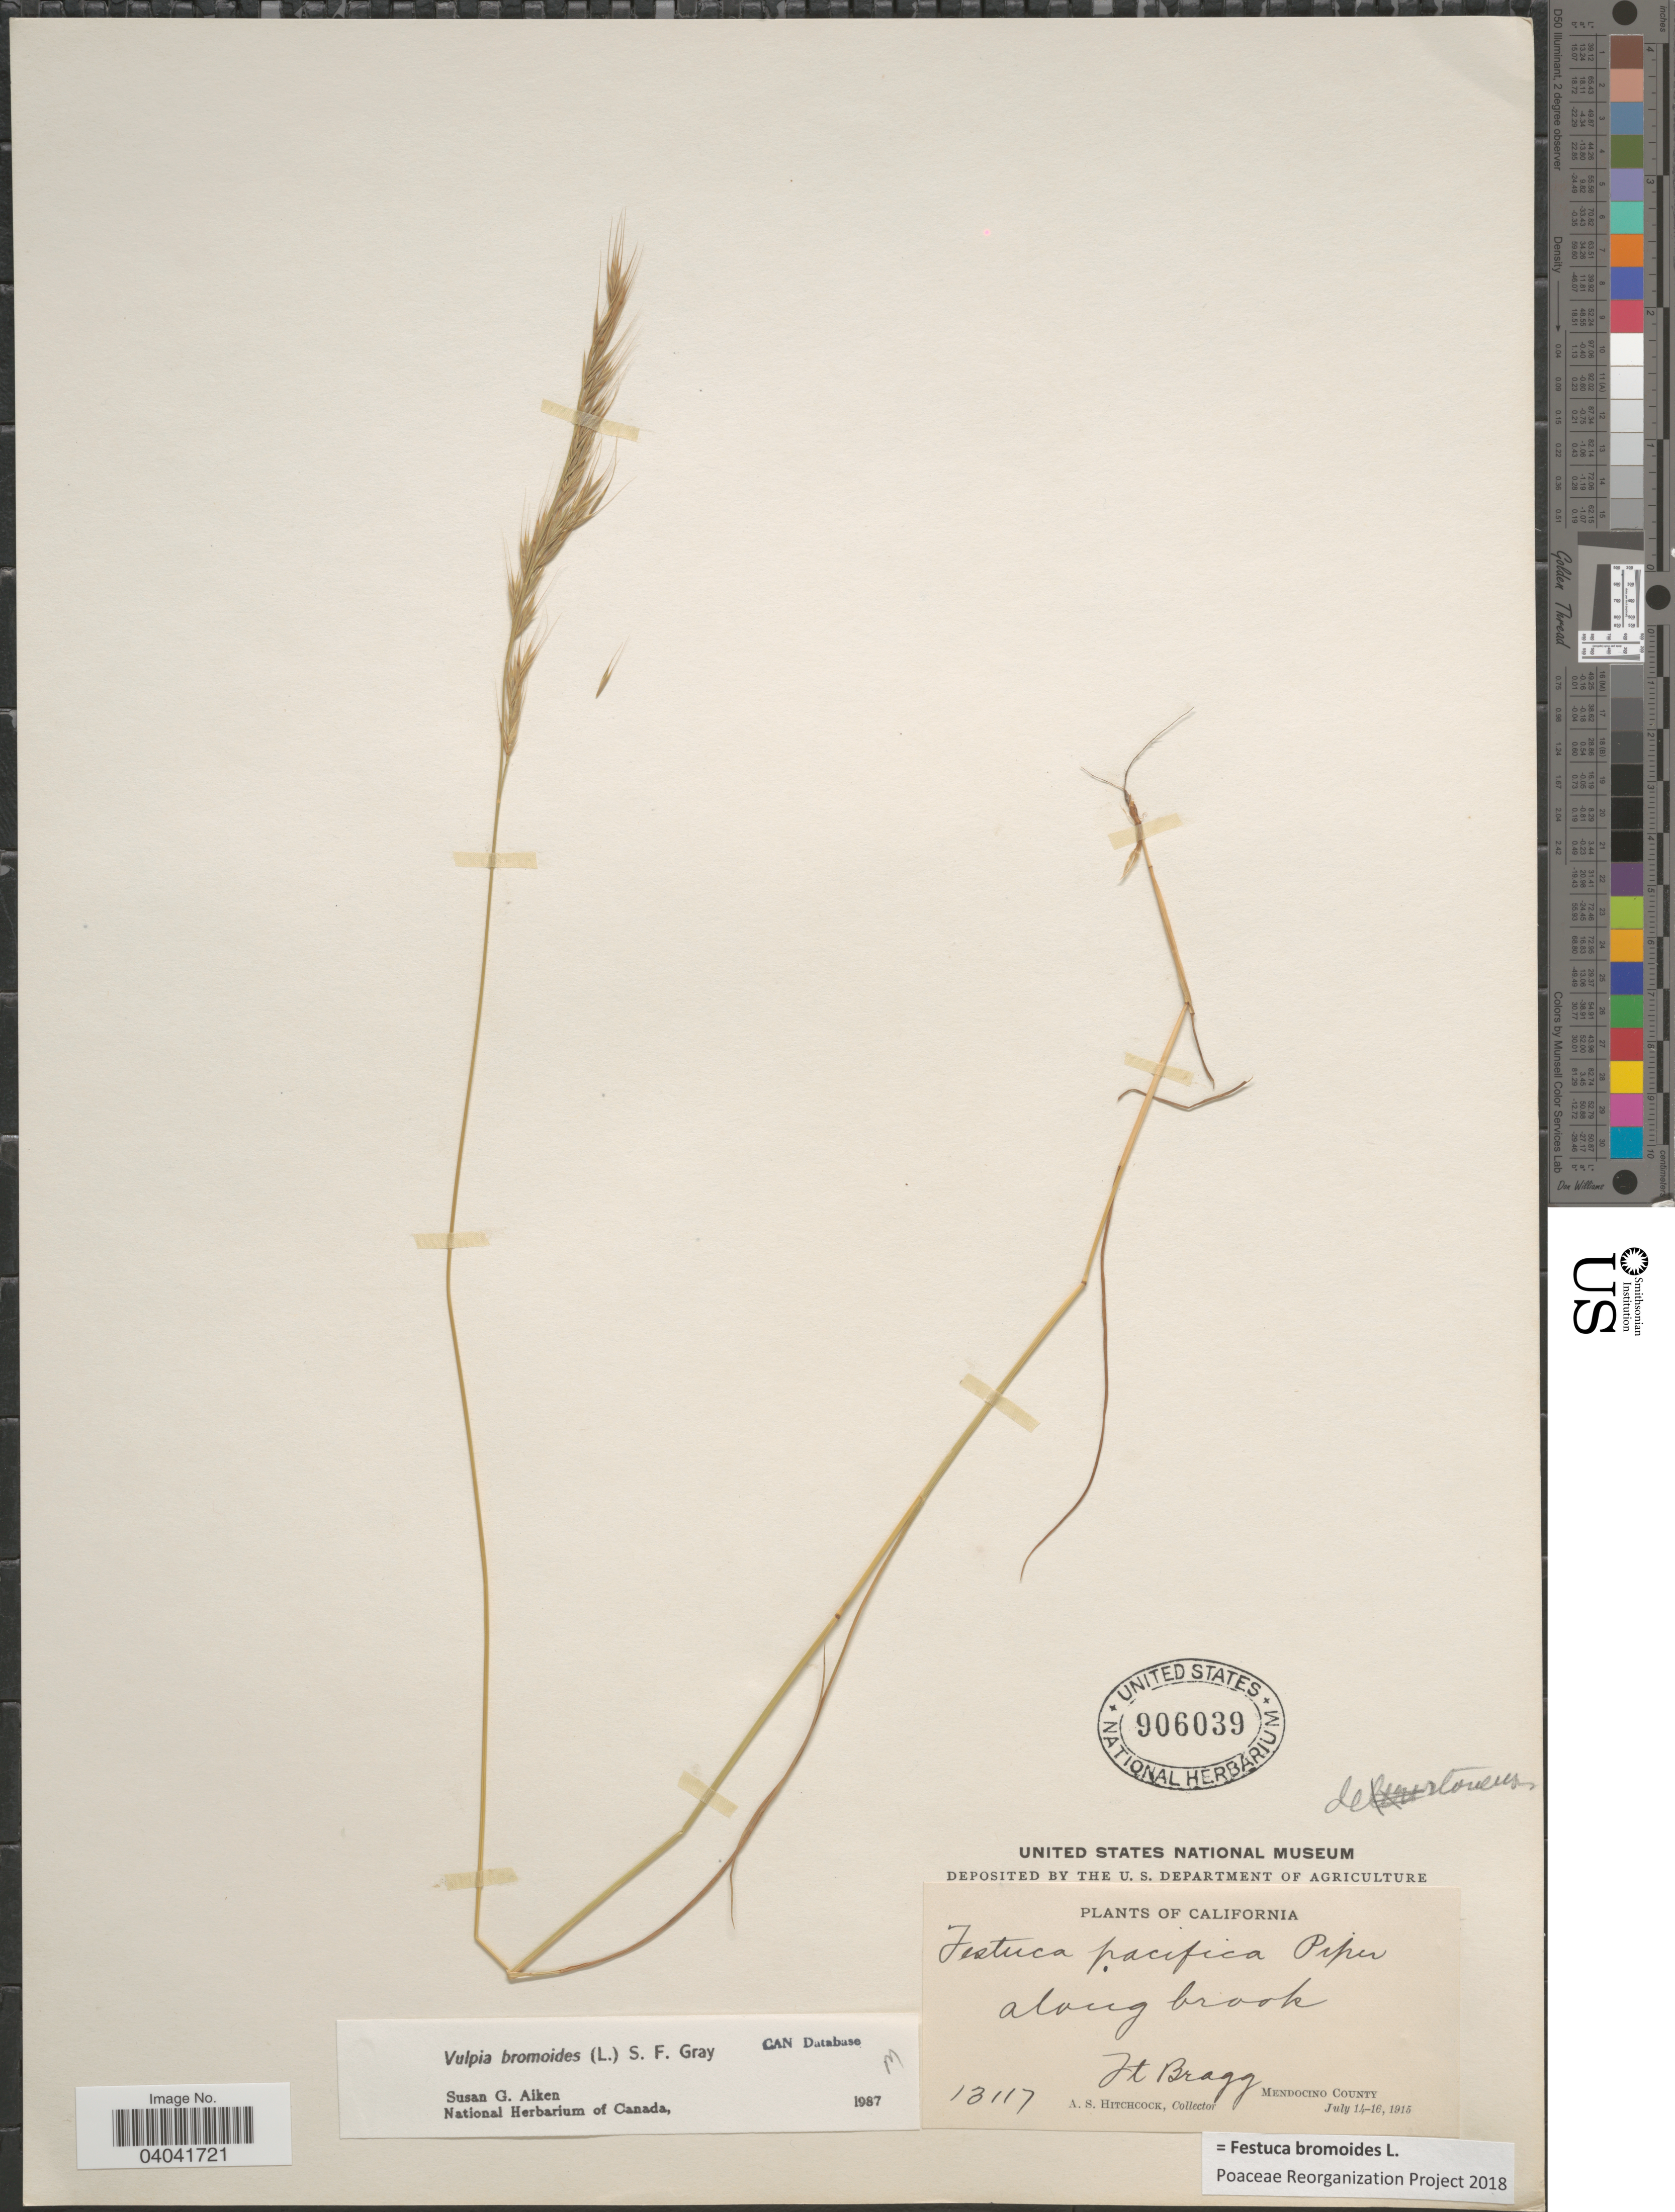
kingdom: Plantae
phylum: Tracheophyta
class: Liliopsida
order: Poales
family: Poaceae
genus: Festuca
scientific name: Festuca bromoides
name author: L.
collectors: A. S. Hitchcock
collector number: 13117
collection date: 1915-07-14/1915-07-16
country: United States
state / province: California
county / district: Mendocino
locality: Along brook. Ft. Bragg, Mendocino County.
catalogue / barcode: US 906039